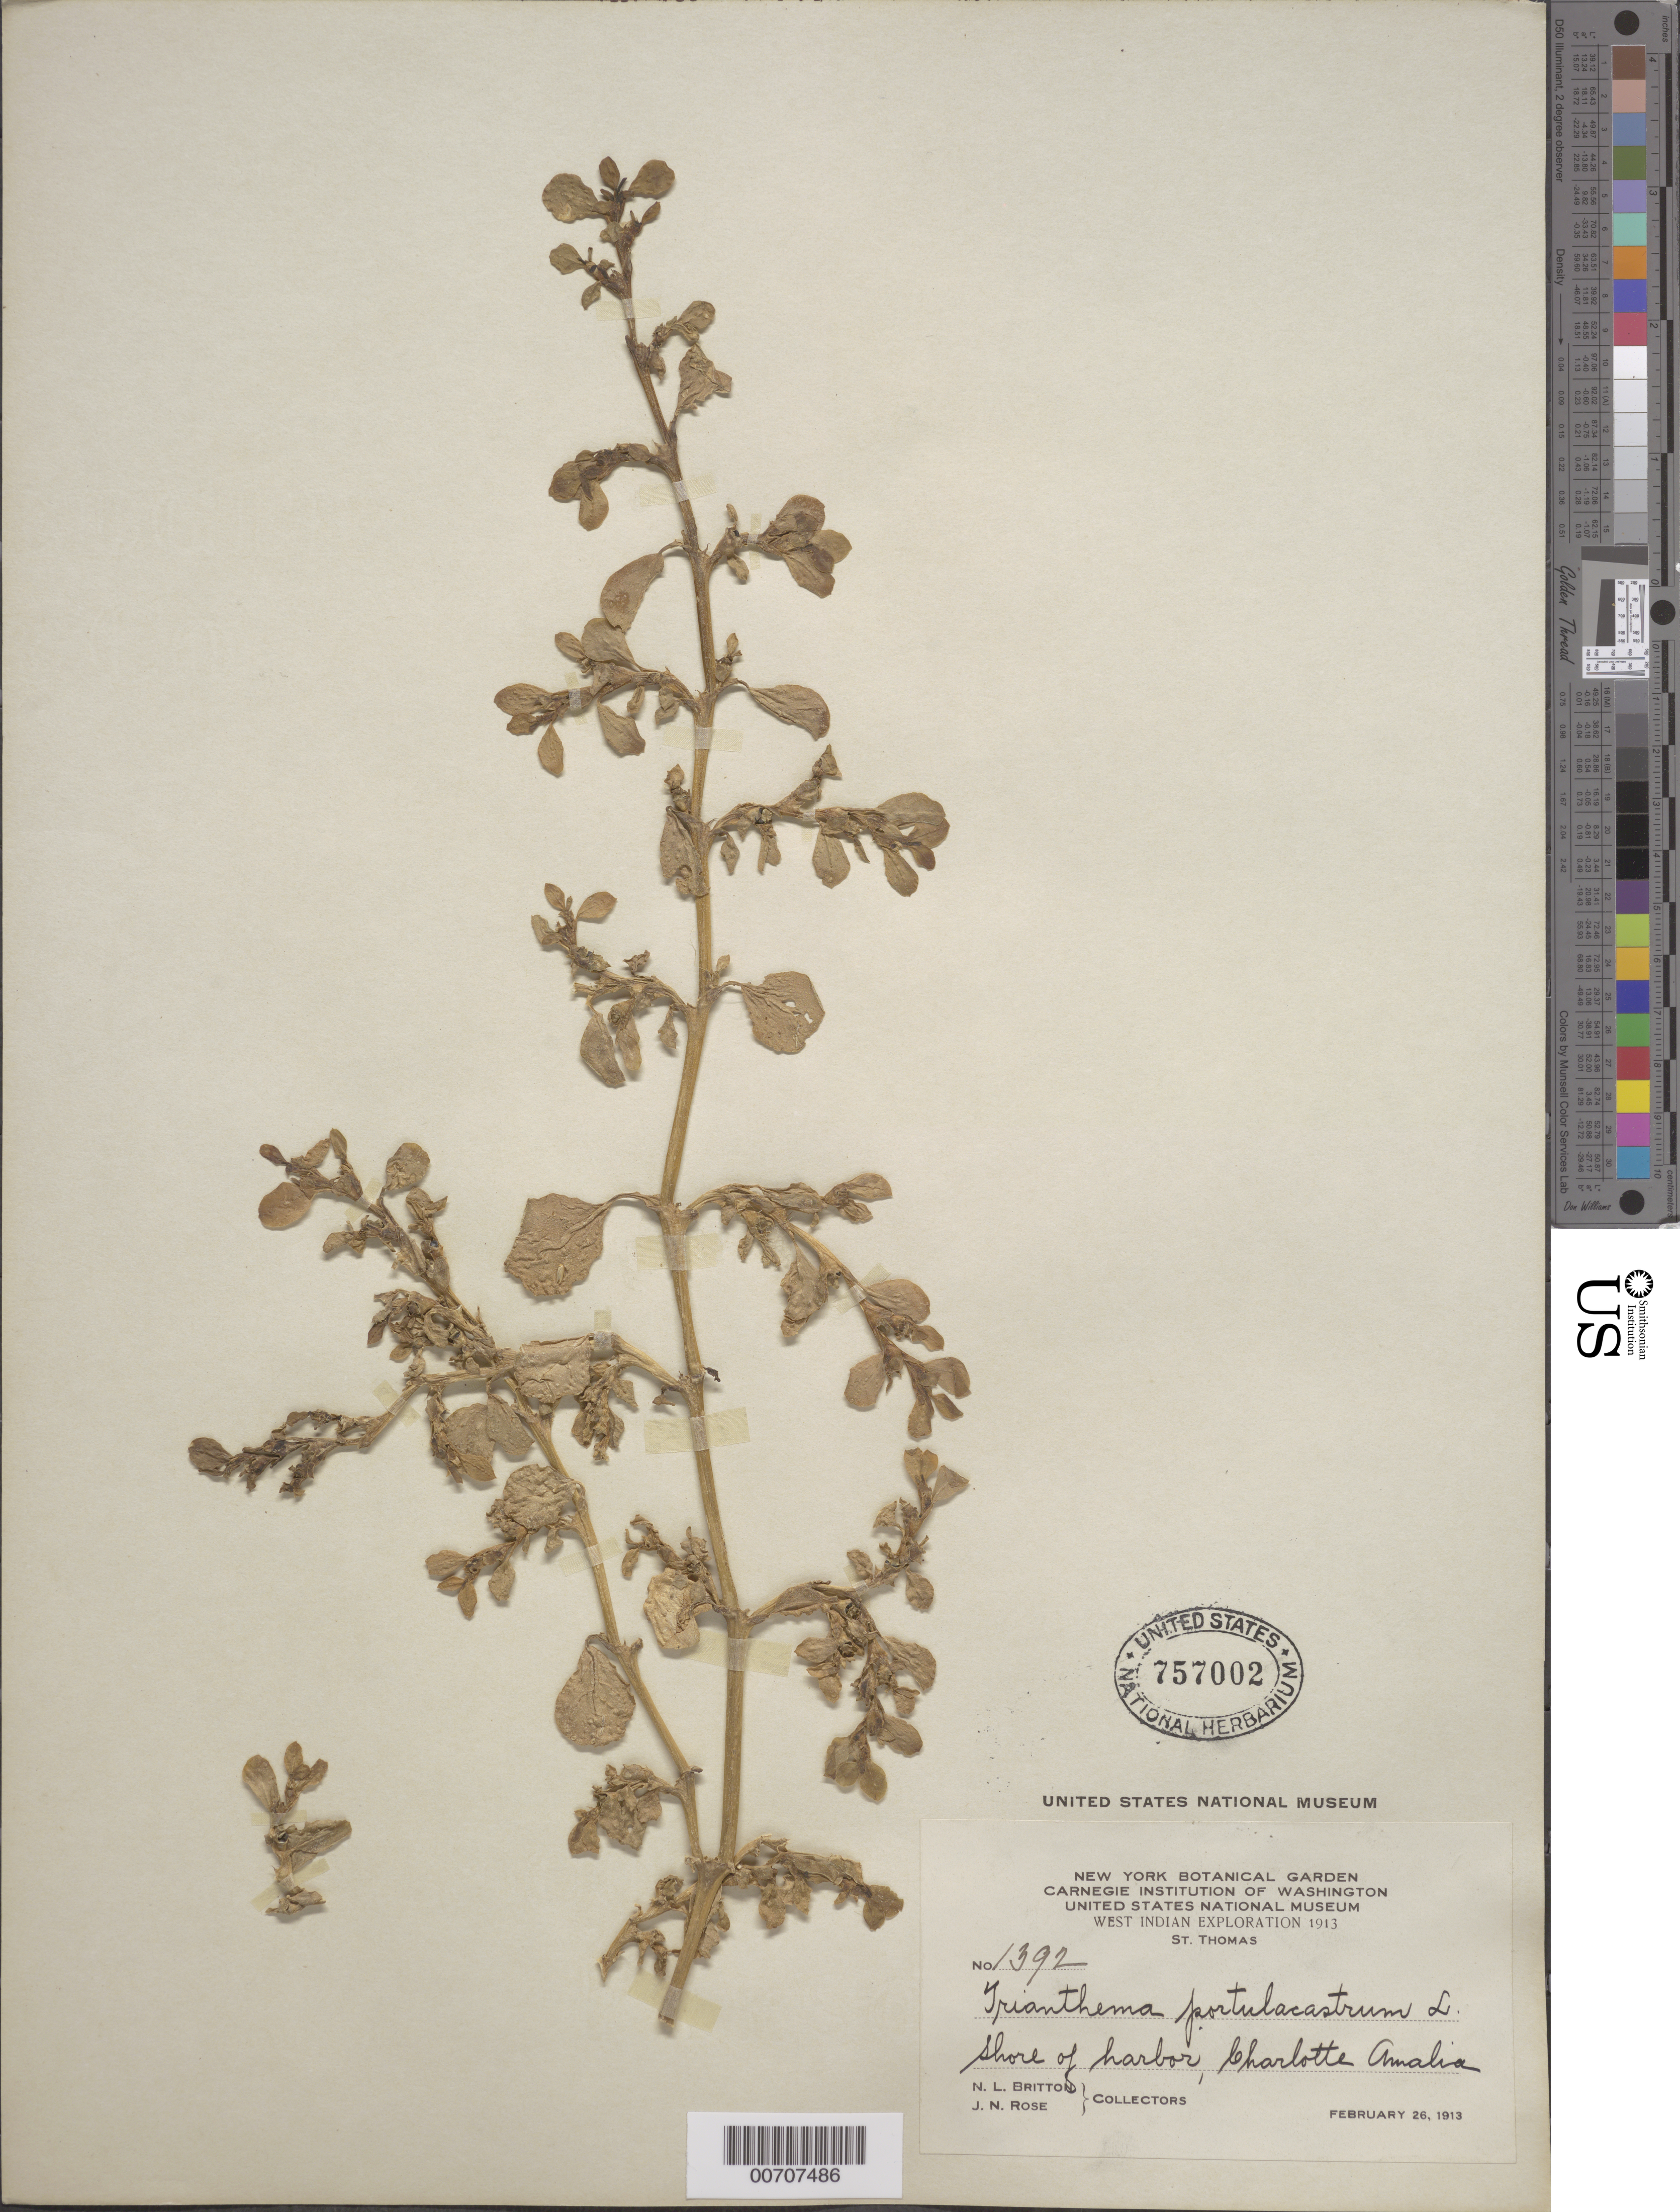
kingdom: Plantae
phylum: Tracheophyta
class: Magnoliopsida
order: Caryophyllales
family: Aizoaceae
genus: Trianthema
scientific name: Trianthema portulacastrum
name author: L.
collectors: N. Britton & J. N. Rose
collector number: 1392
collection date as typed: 26 Feb 1913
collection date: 1913-02-26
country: U.S. Virgin Islands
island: St. Thomas Island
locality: Charlotte Amalia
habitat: Shore of harbor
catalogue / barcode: US 757002